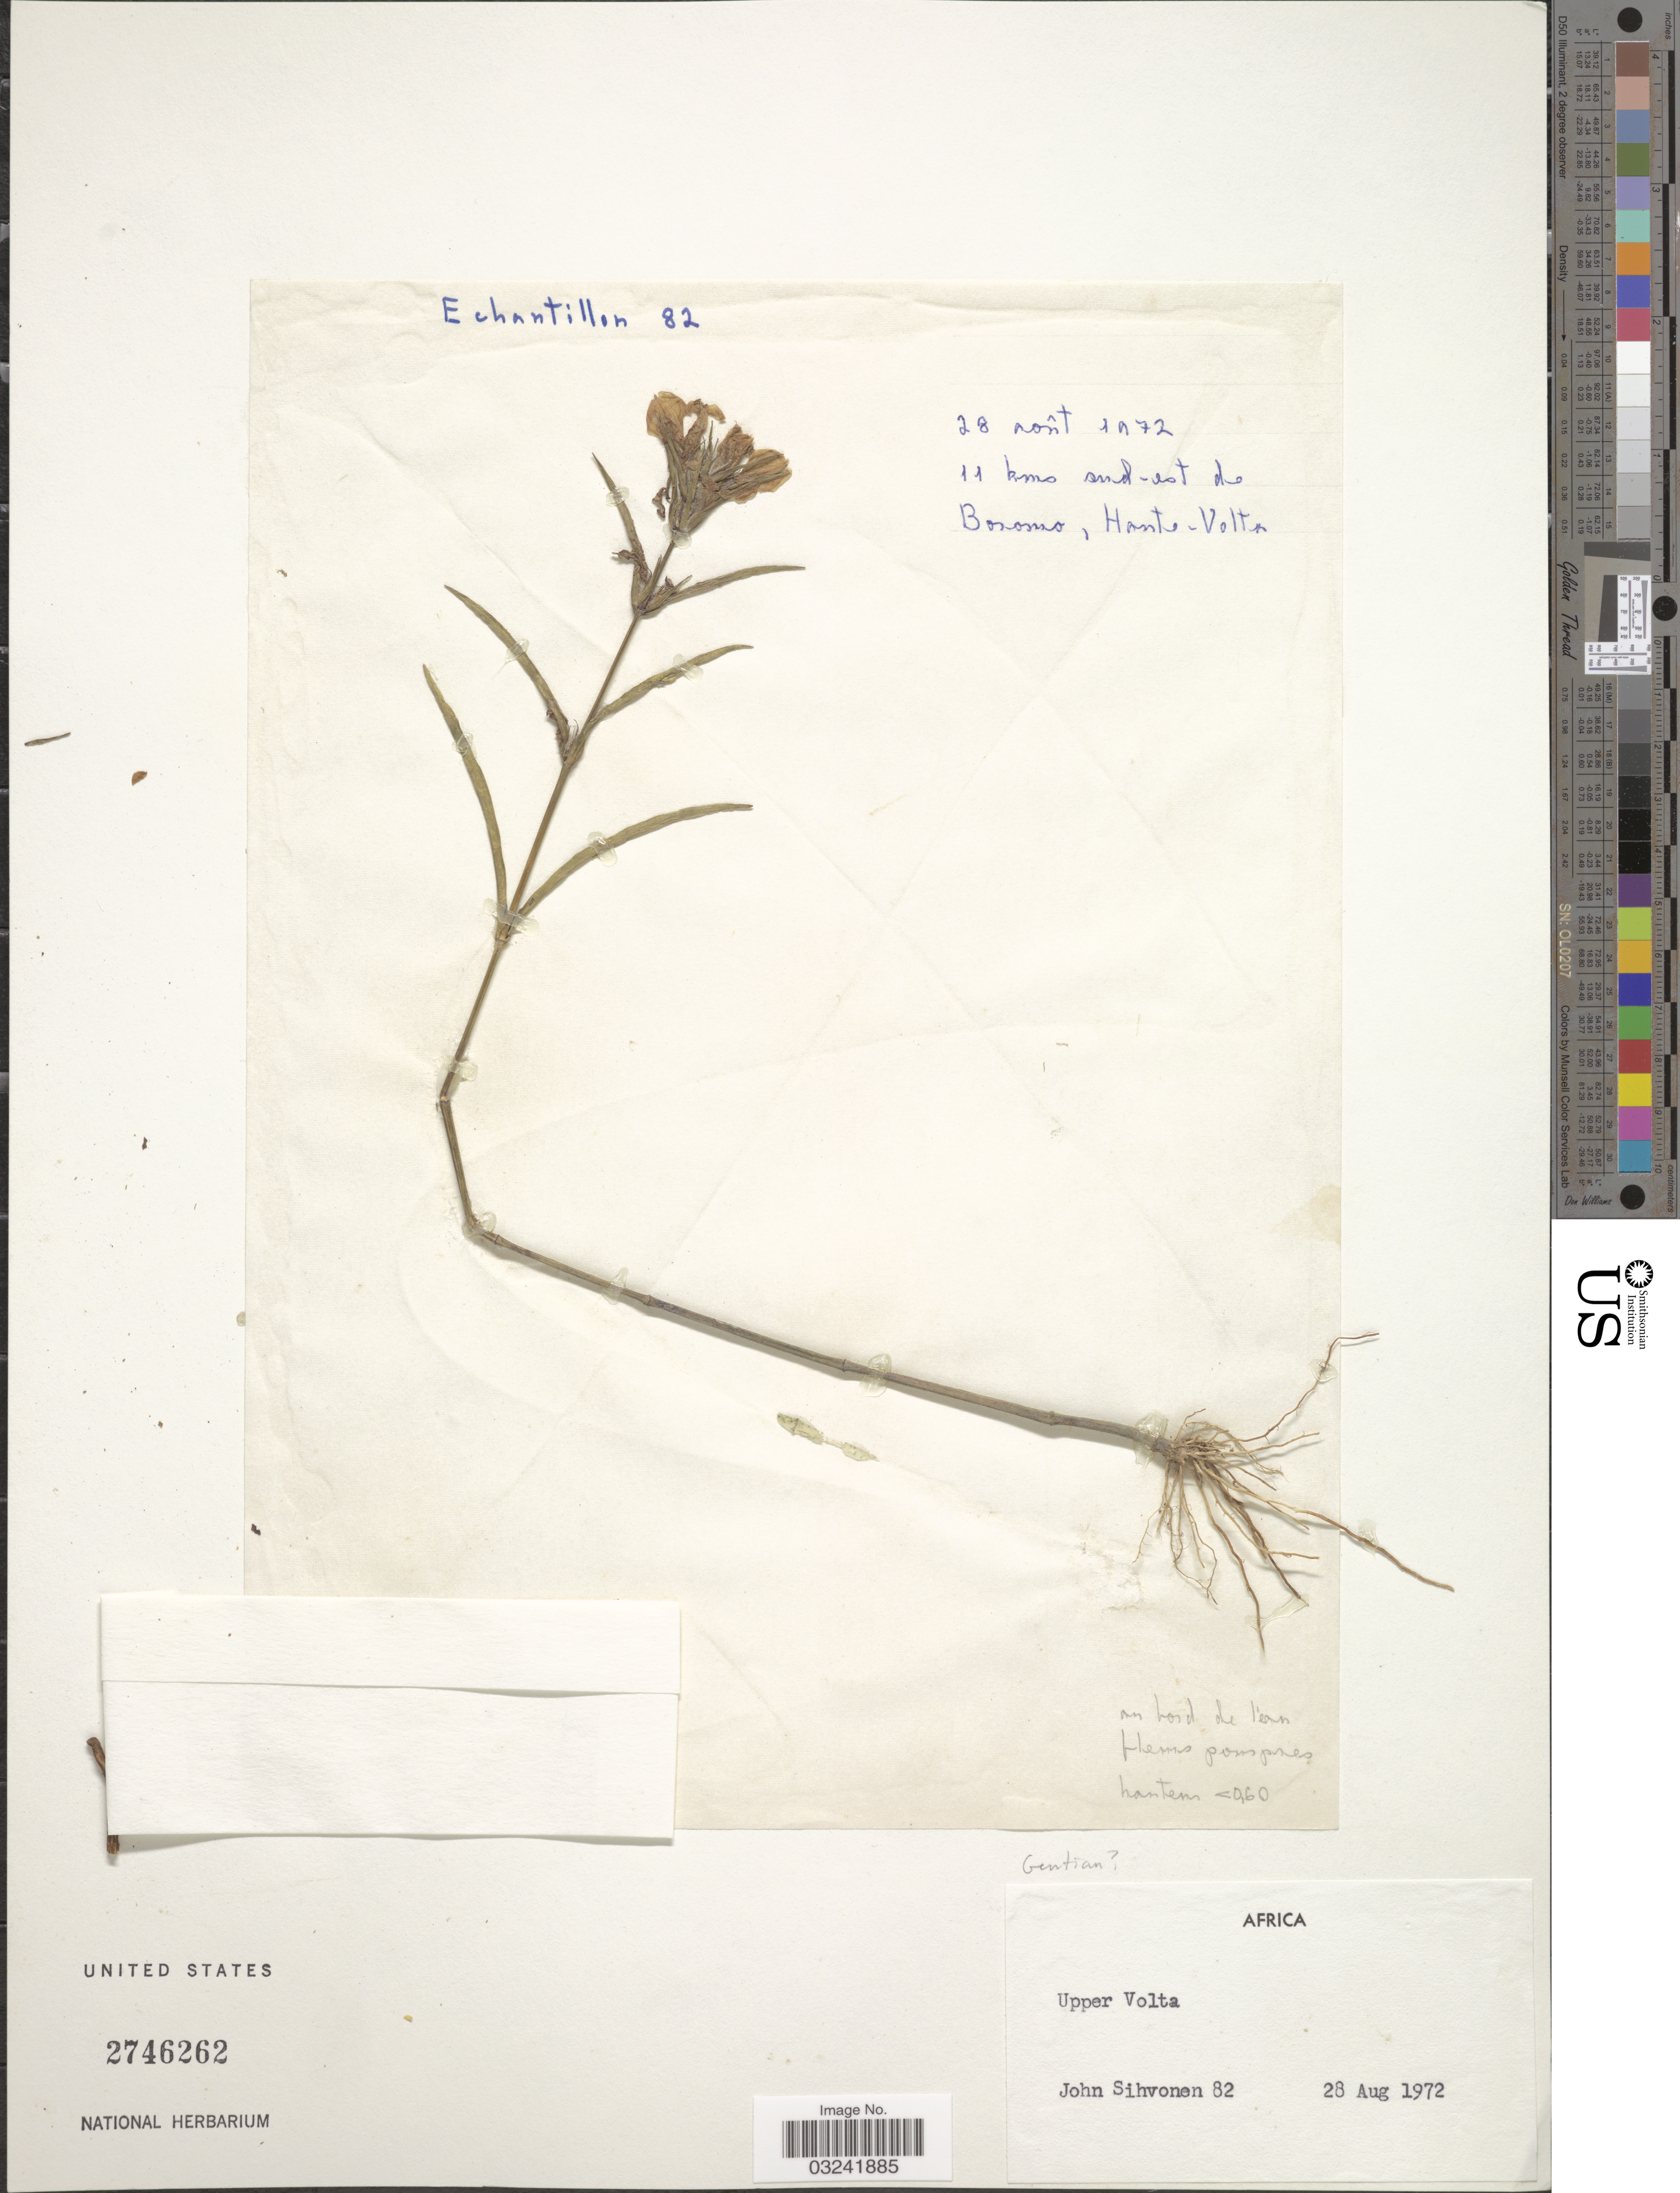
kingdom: Plantae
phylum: Tracheophyta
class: Magnoliopsida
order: Gentianales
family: Gentianaceae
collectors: J. Sihvonen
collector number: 82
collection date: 1972-08-28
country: Burkina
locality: Upper Volta. 11 kms sud-est de Boromo, Haute-Volta. Africa.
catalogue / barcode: US 2746262